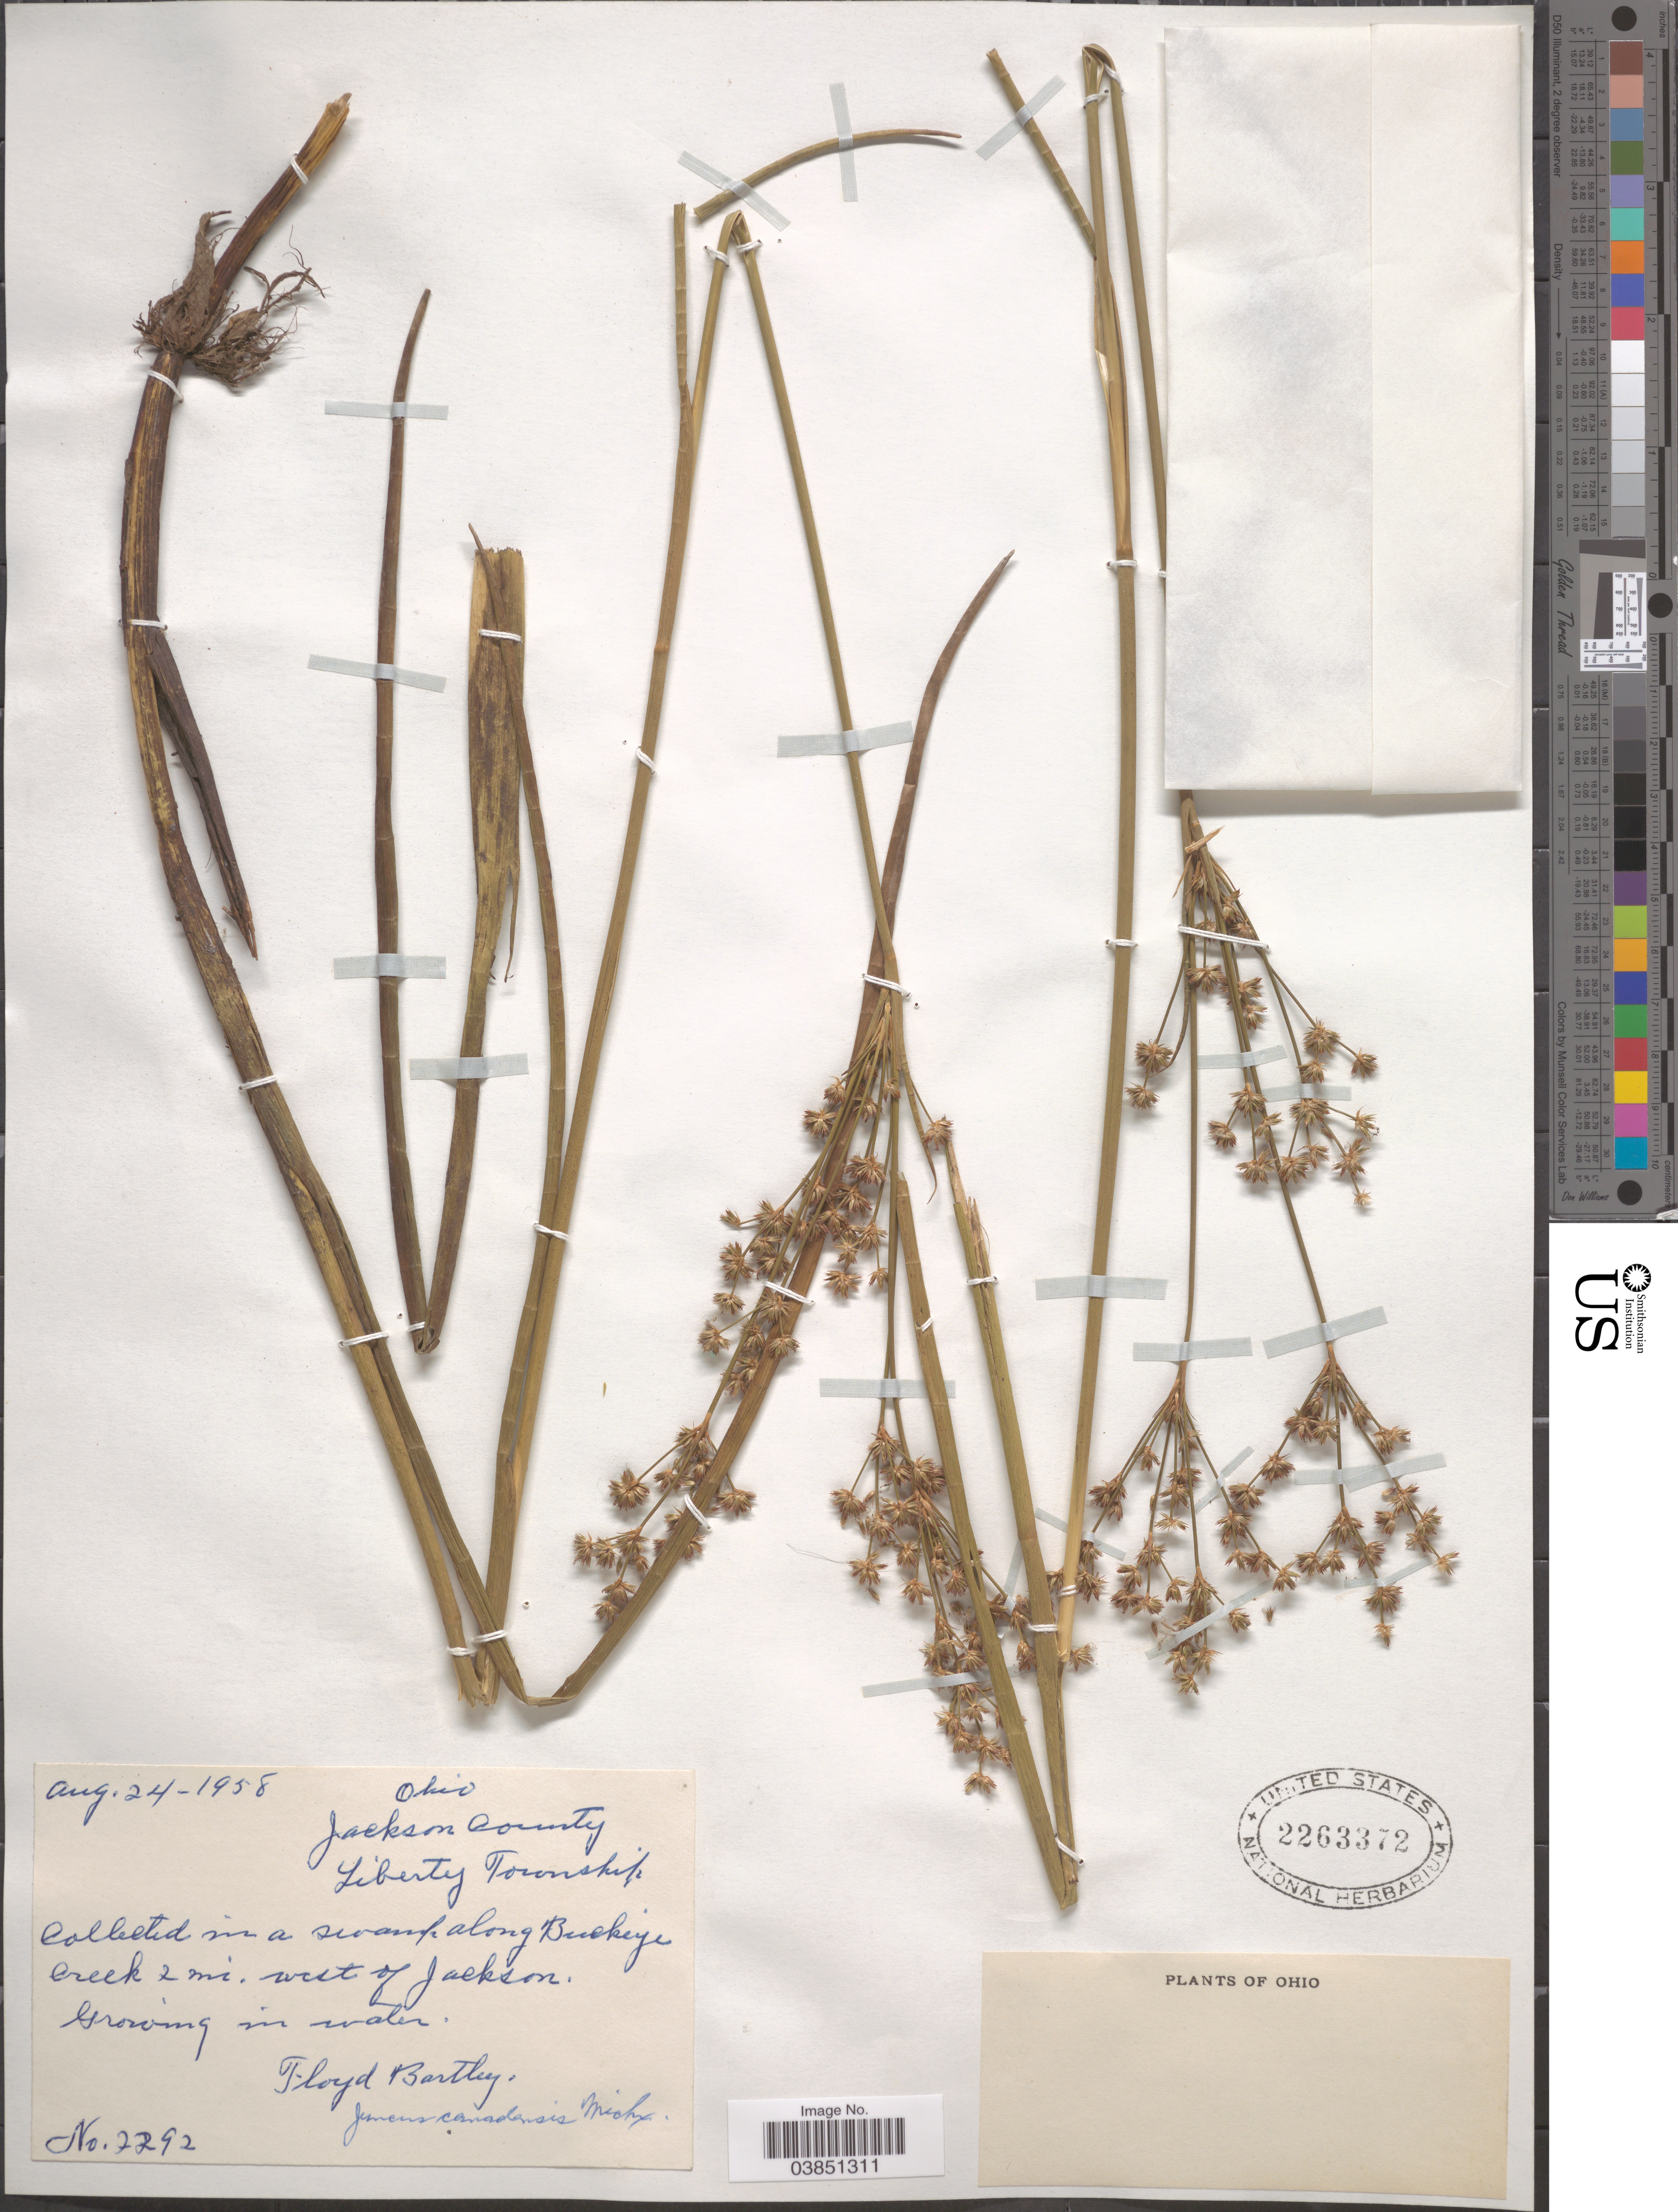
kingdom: Plantae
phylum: Tracheophyta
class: Liliopsida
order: Poales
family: Juncaceae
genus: Juncus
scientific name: Juncus canadensis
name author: J. Gay ex Laharpe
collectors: F. Bartley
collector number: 2292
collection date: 1958-08-24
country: United States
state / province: Ohio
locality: Jackson County. Liberty Township. In a swamp along Buckeye Creek 2 mi. west of Jackson.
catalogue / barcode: US 2263372